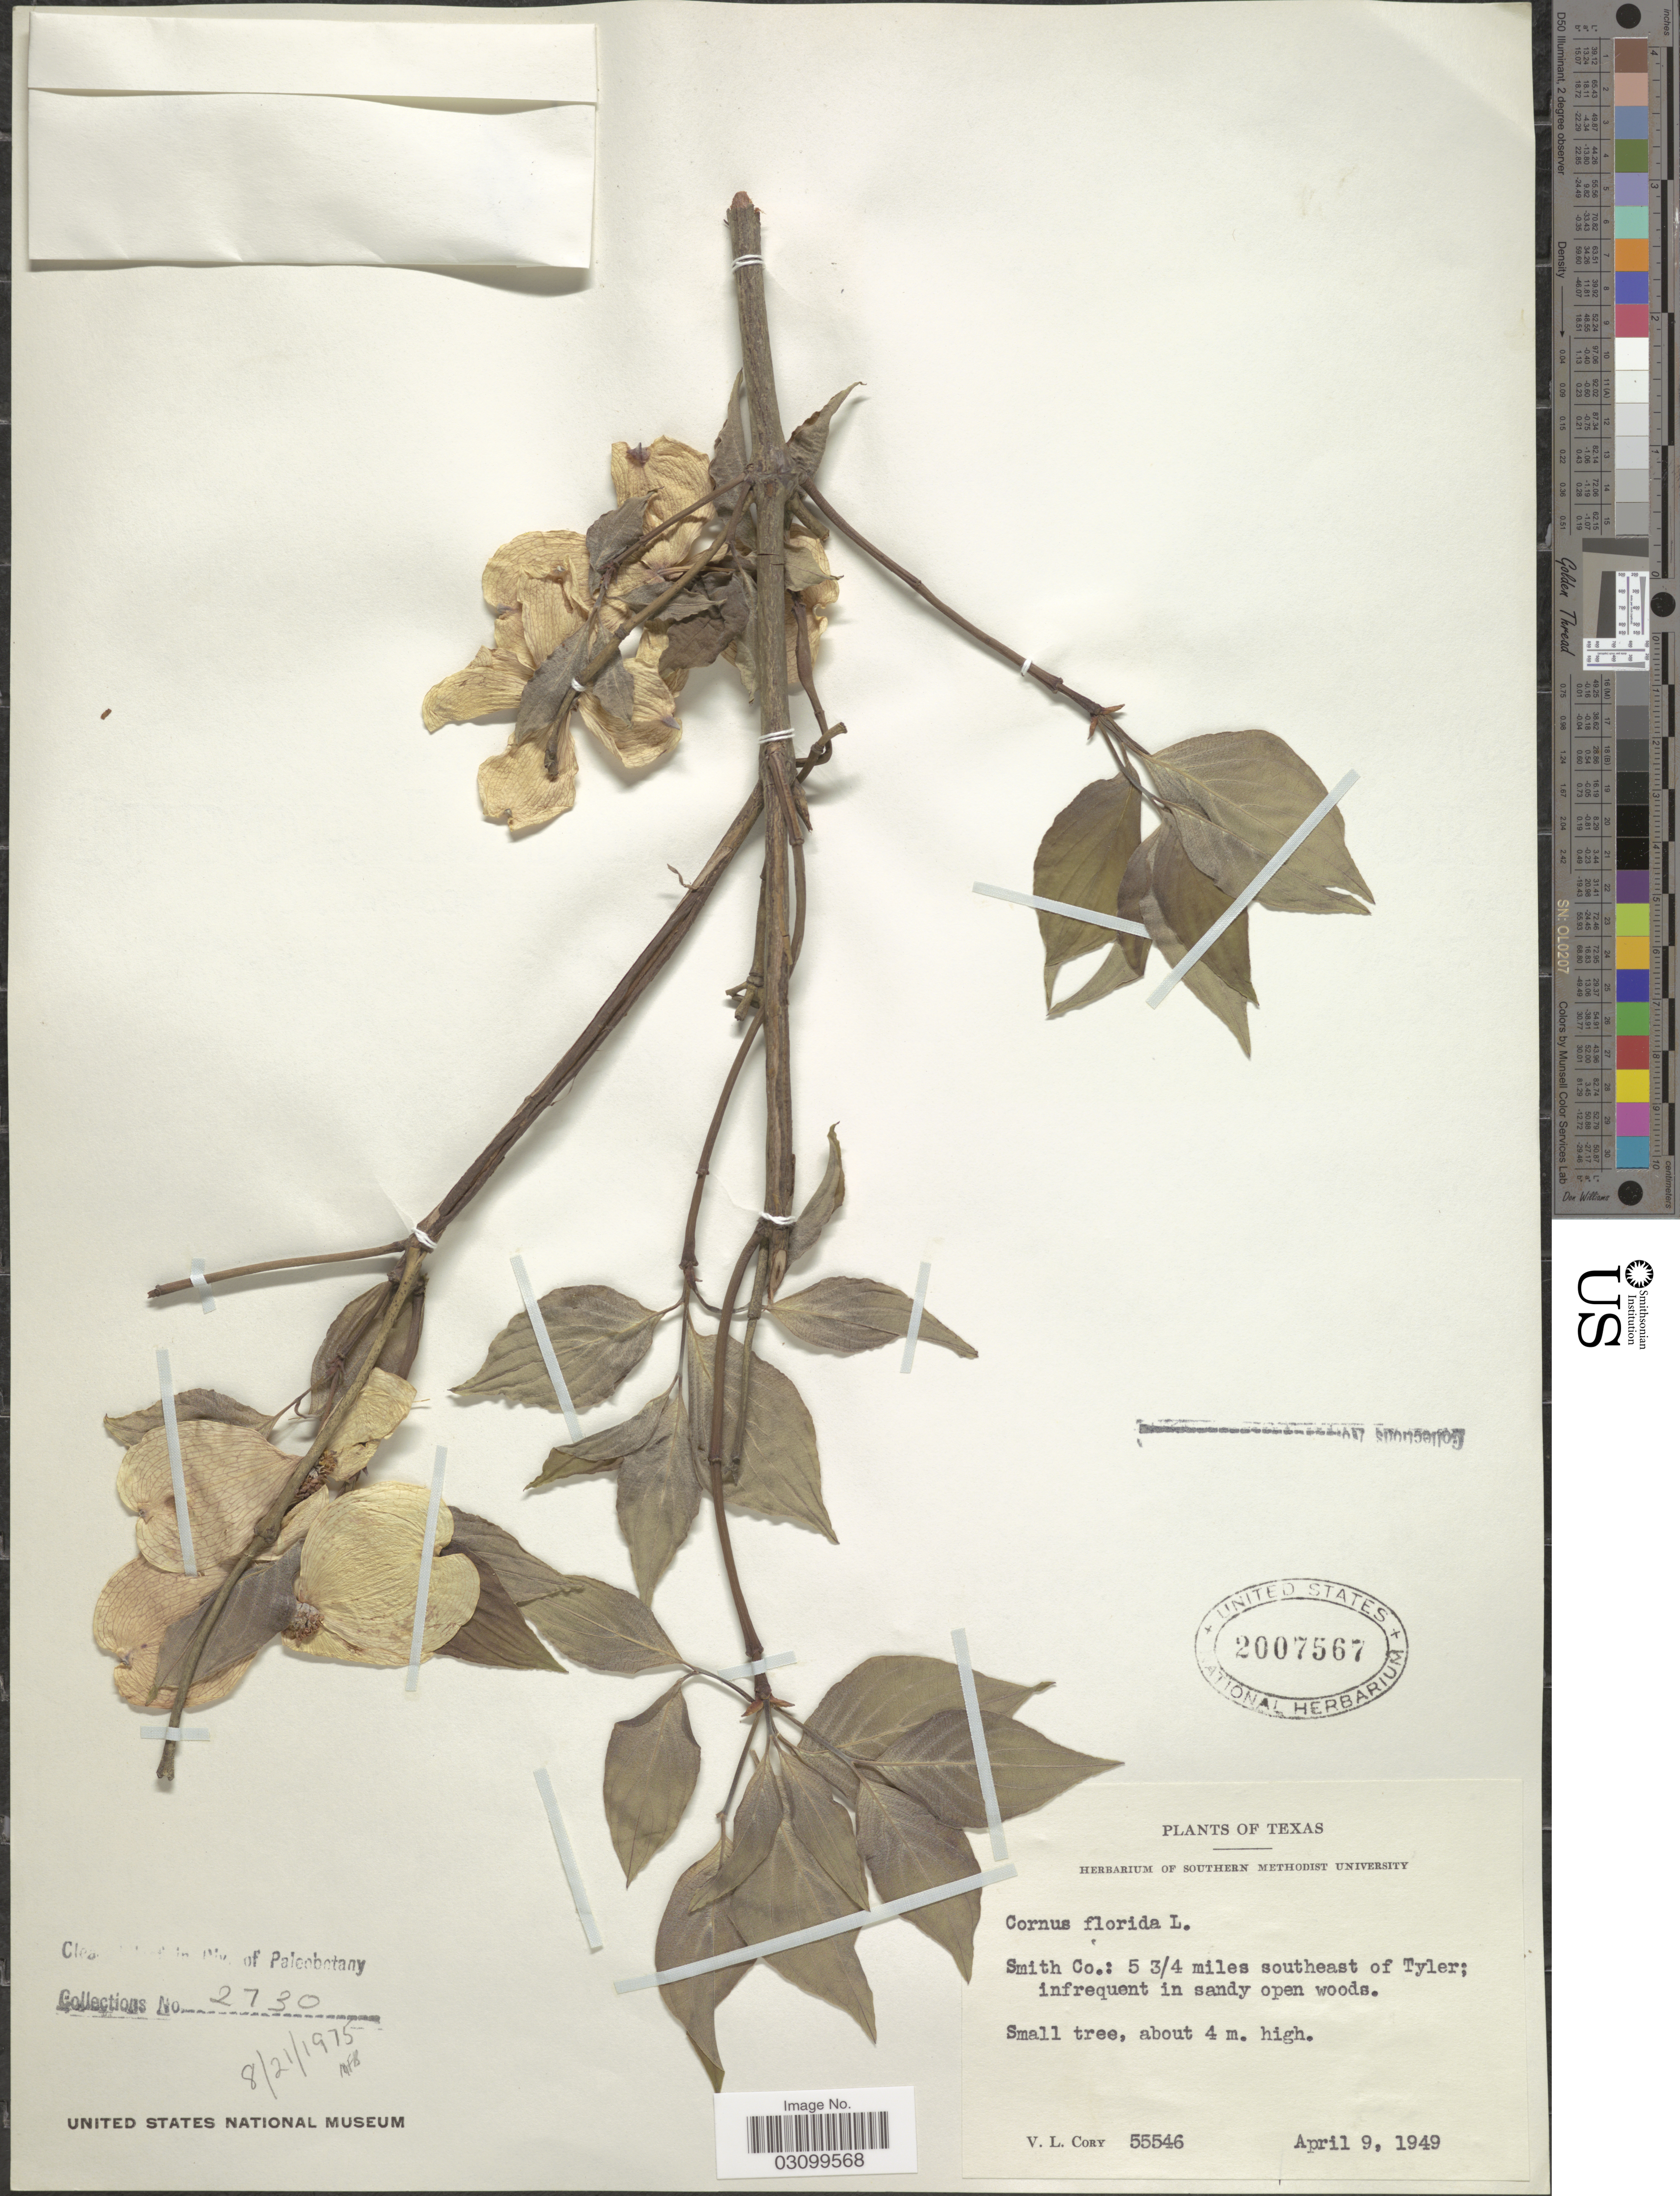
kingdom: Plantae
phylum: Tracheophyta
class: Magnoliopsida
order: Cornales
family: Cornaceae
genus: Cornus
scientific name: Cornus florida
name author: L.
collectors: V. Cory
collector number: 55546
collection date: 1949-04-09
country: United States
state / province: Texas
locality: Smith Co.: 5 ¾ miles southeast of Tyler.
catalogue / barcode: US 2007567